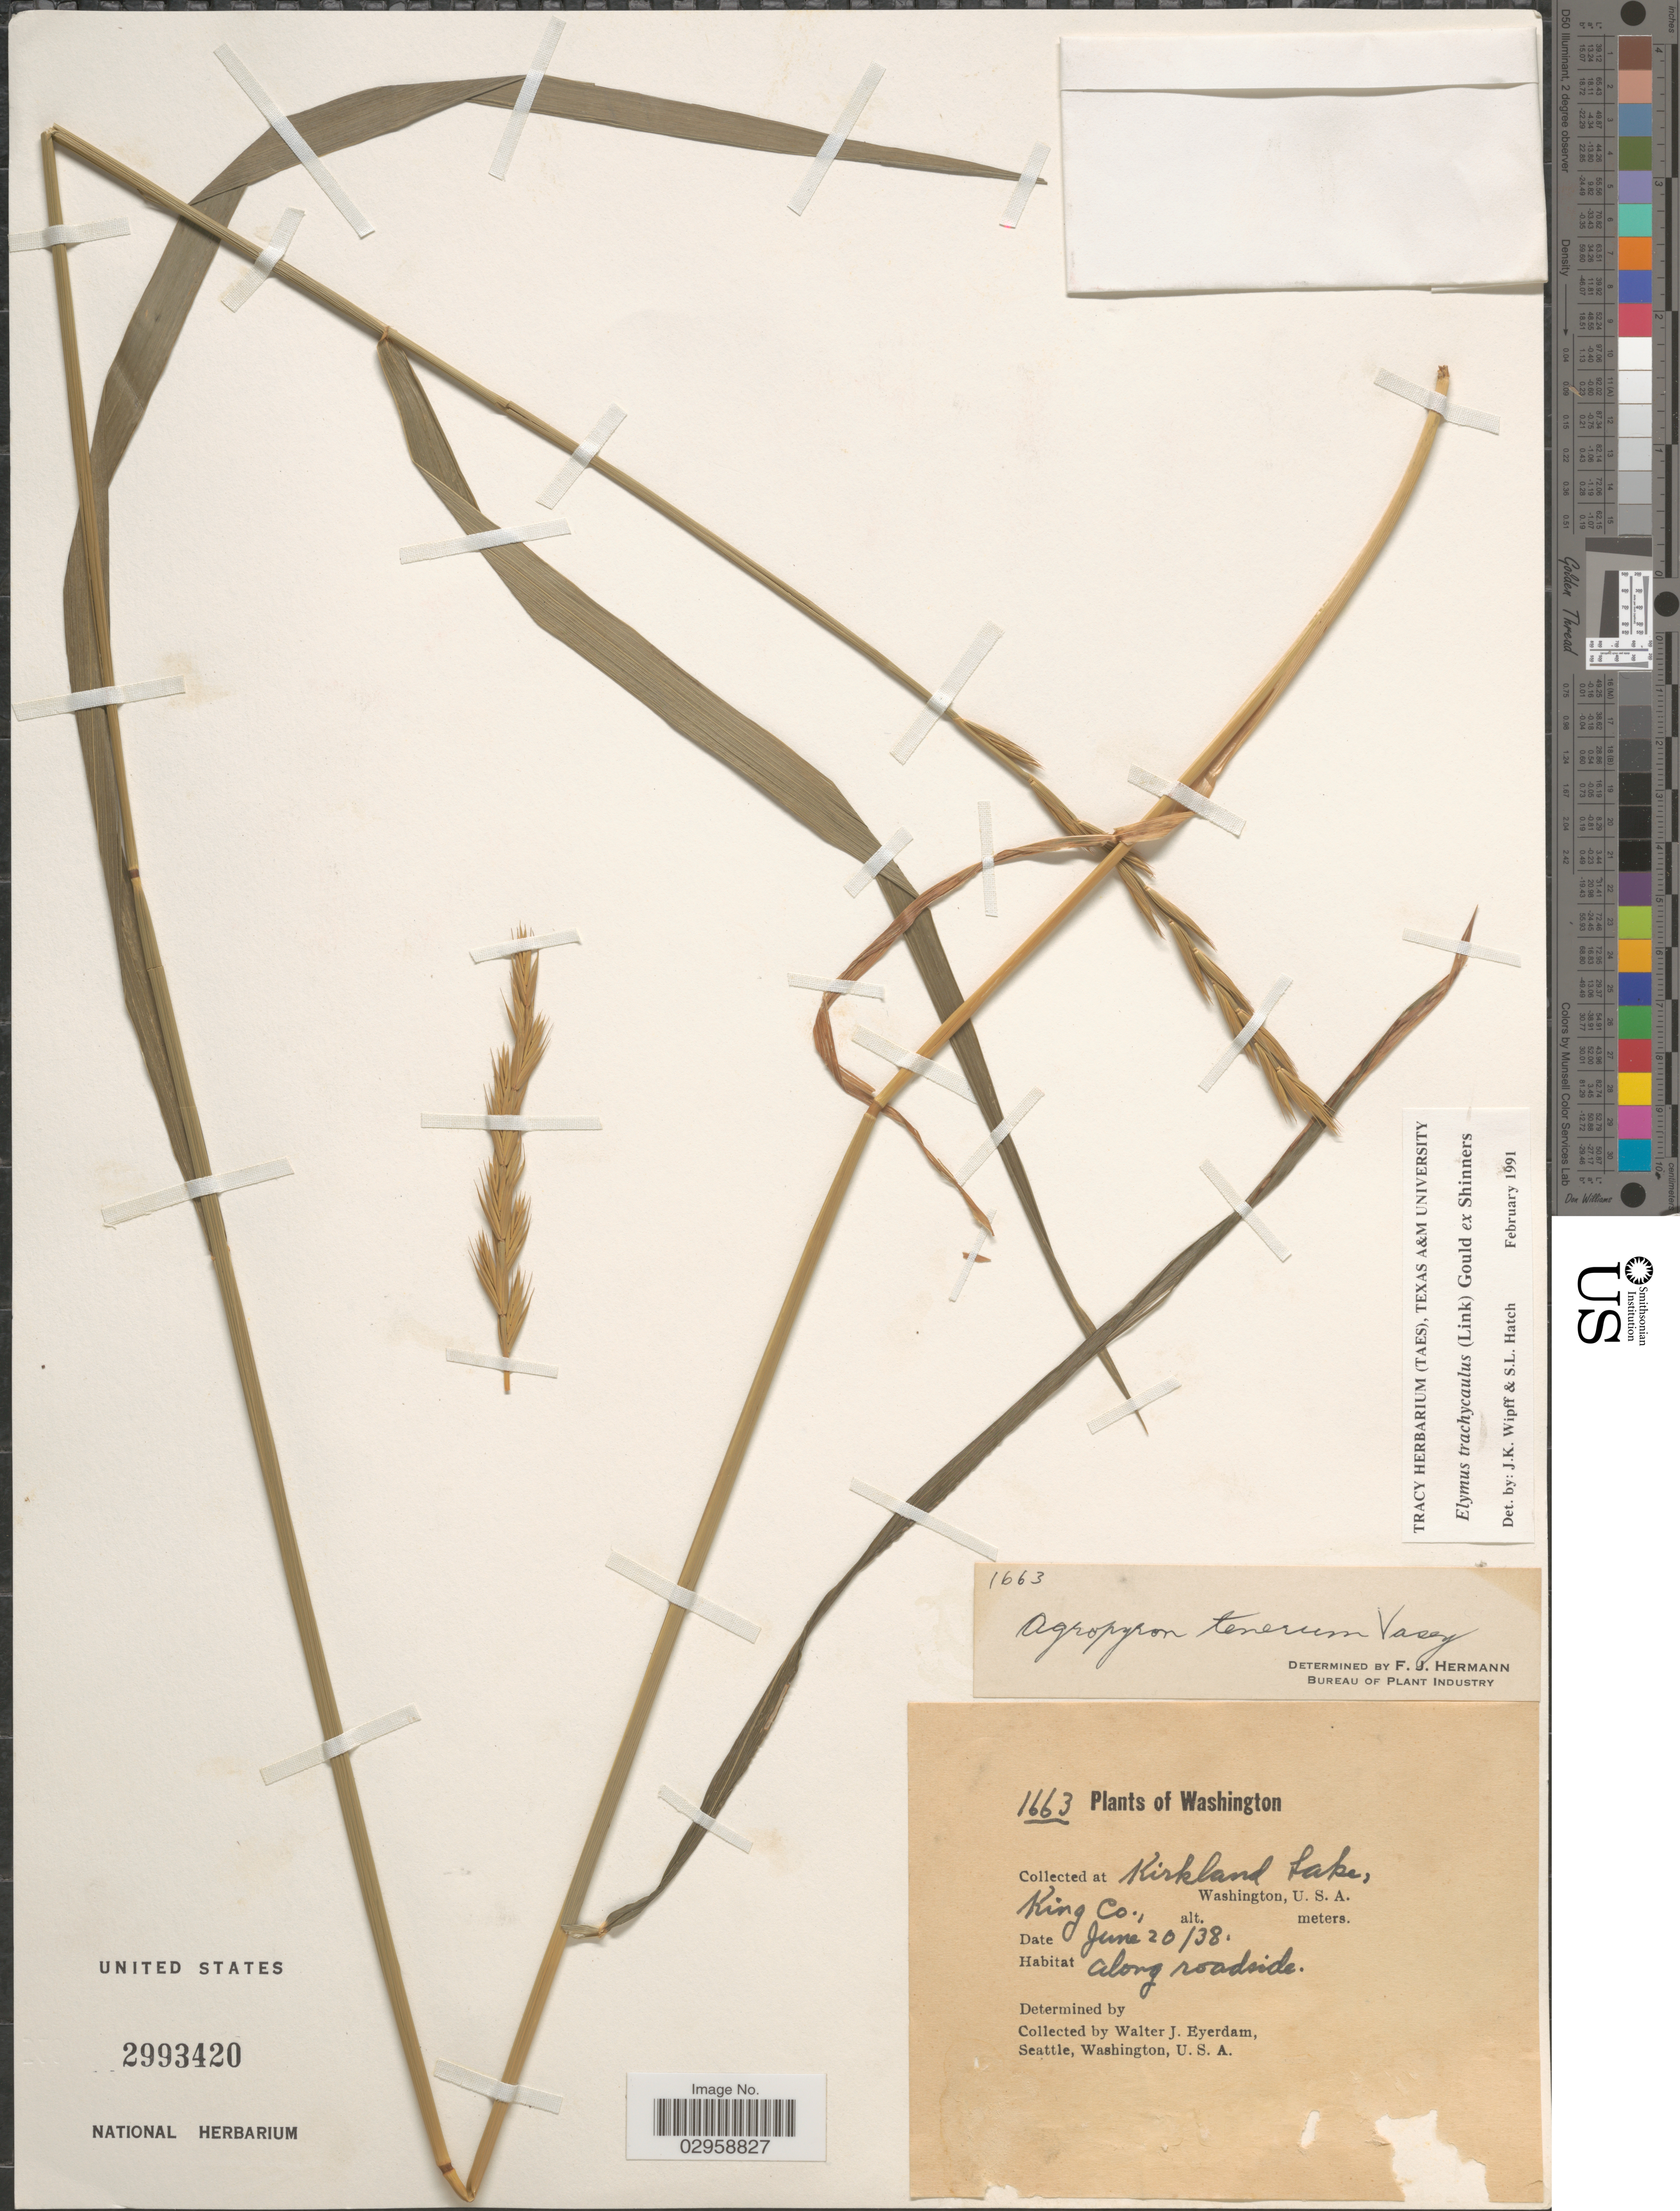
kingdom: Plantae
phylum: Tracheophyta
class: Liliopsida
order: Poales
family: Poaceae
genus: Elymus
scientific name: Elymus trachycaulus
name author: (Link) Gould ex Shinners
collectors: W. J. Eyerdam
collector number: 1663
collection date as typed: Transcribed d/m/y: 20/6/38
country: United States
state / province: Washington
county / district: King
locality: At Kirkland Lake, King Co.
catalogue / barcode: US 2993420